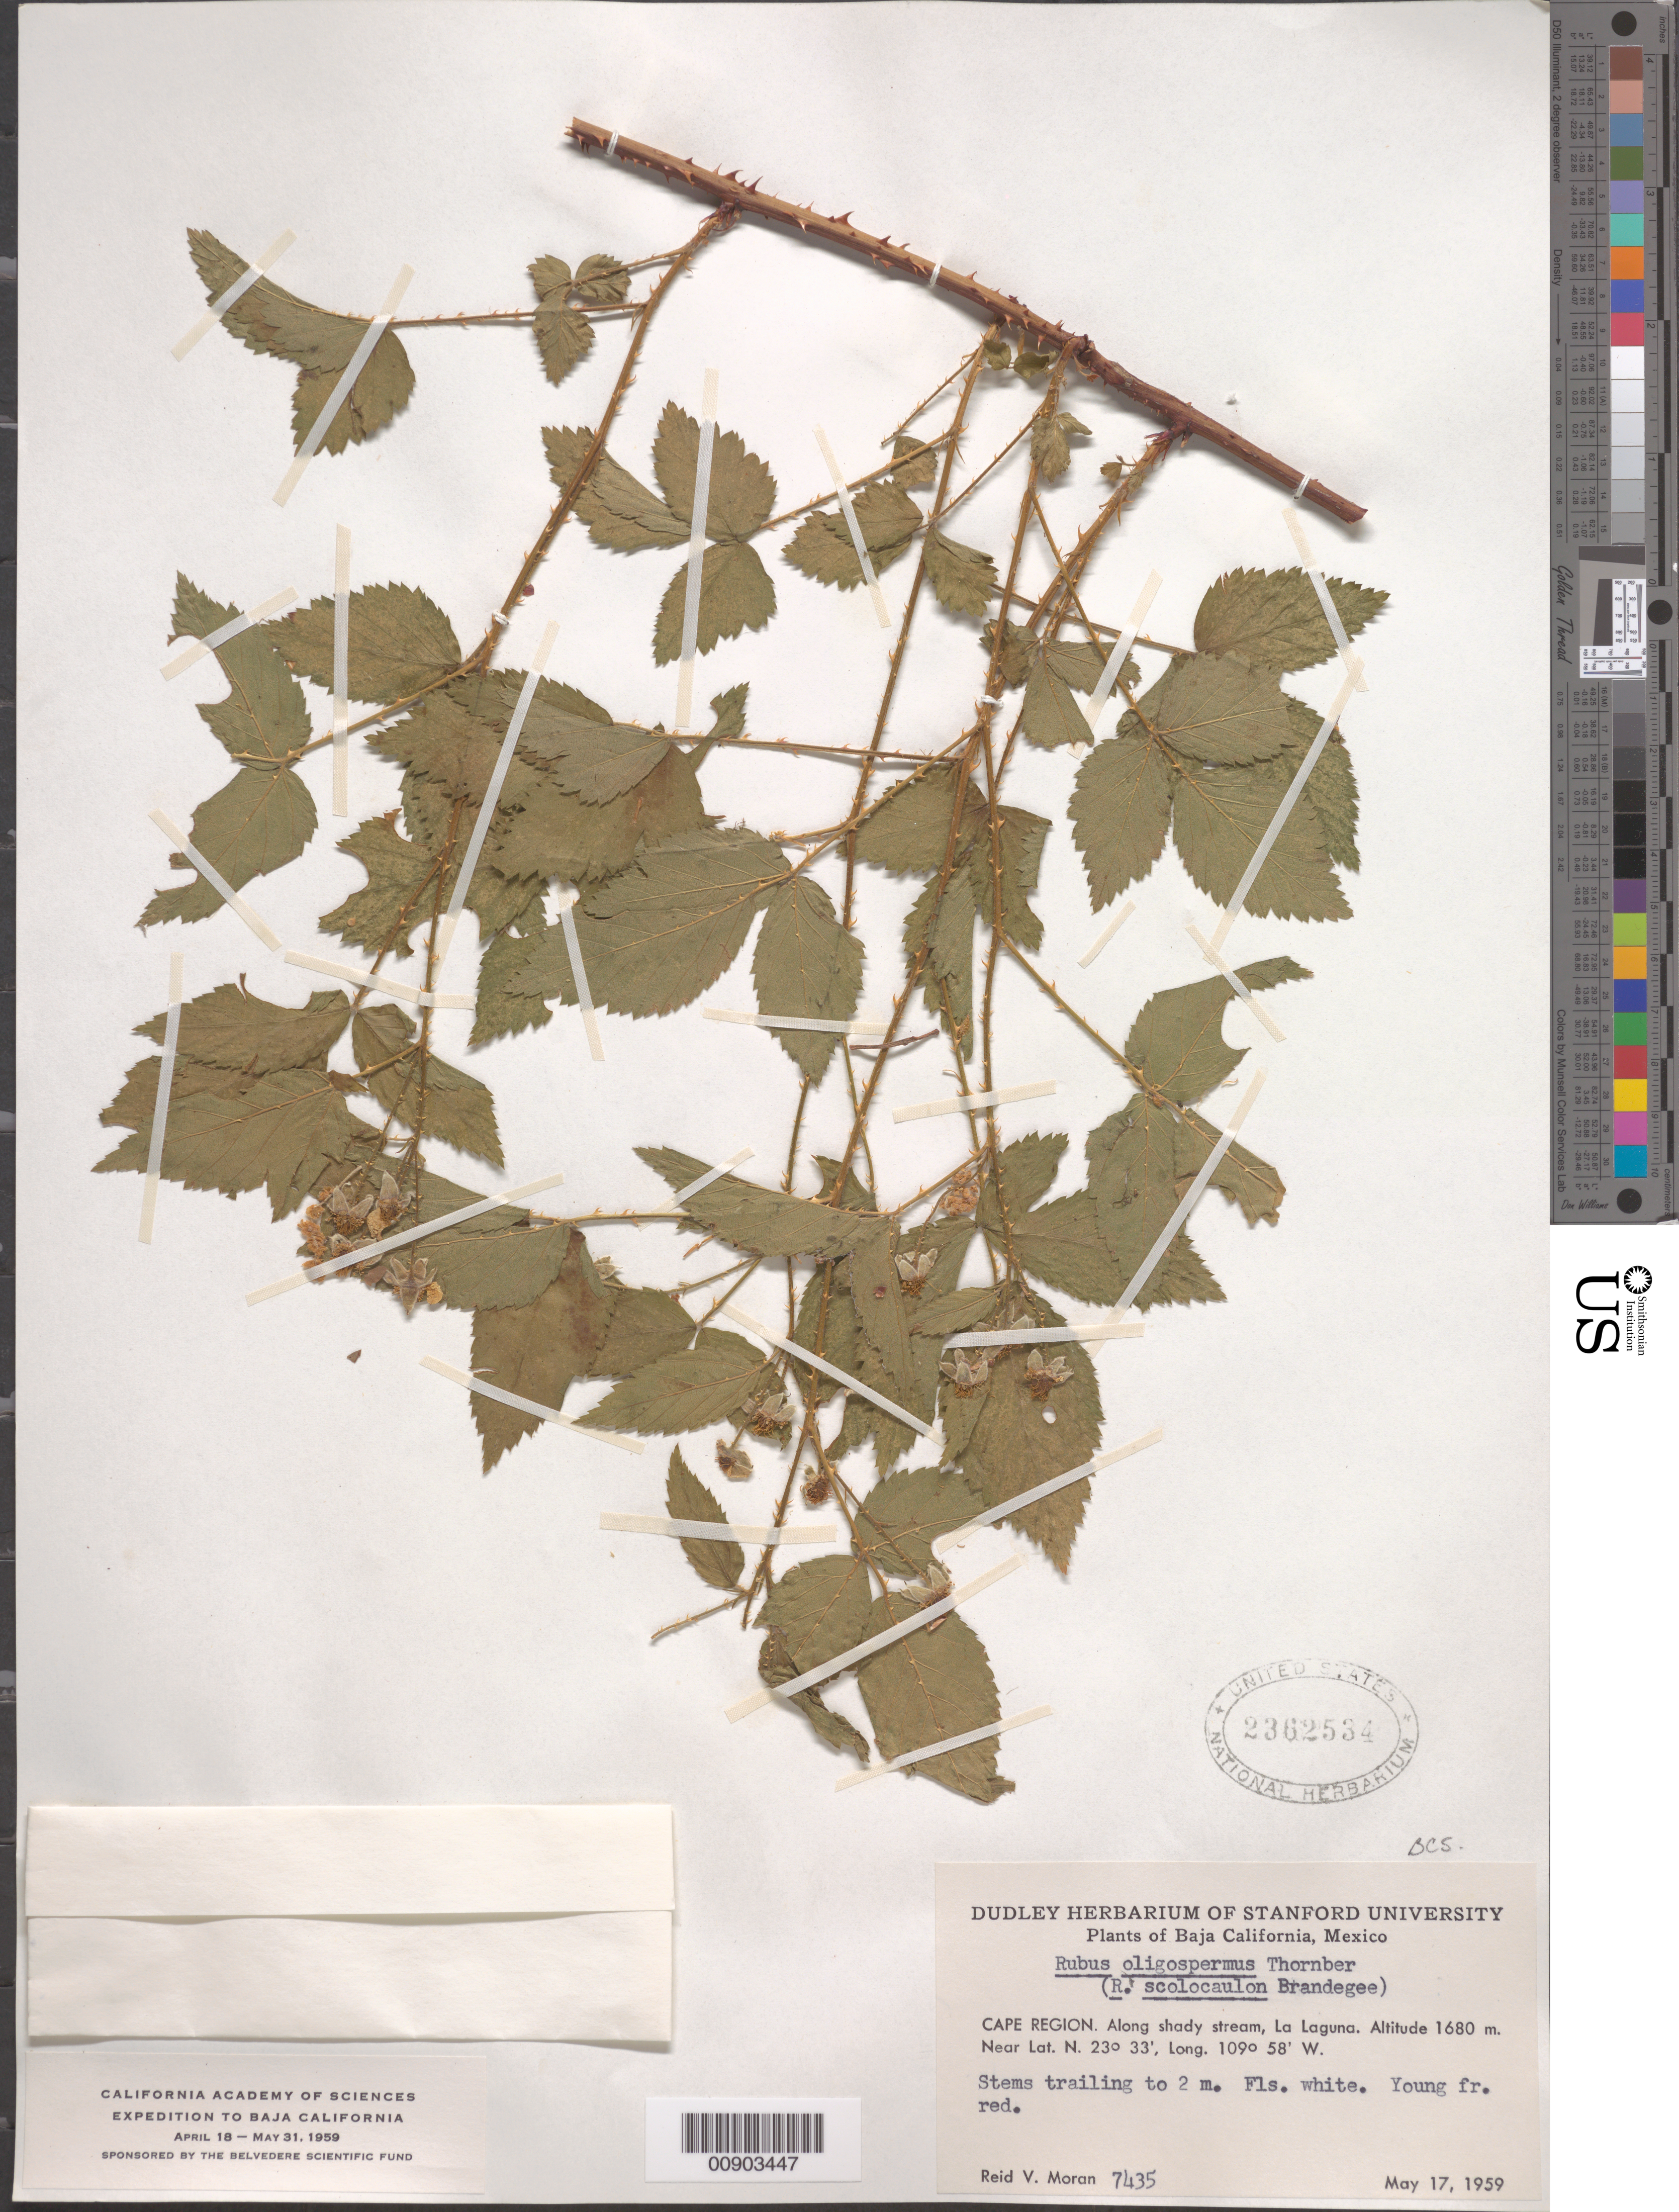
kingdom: Plantae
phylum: Tracheophyta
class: Magnoliopsida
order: Rosales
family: Rosaceae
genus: Rubus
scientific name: Rubus oligospermus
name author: Thornber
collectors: R. V. Moran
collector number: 7435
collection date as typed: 17 May 1959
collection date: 1959-05-17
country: Mexico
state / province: Baja California Sur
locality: Cape Region. Along shady stream, La Laguna.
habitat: Along shady stream.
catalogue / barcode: US 2362534